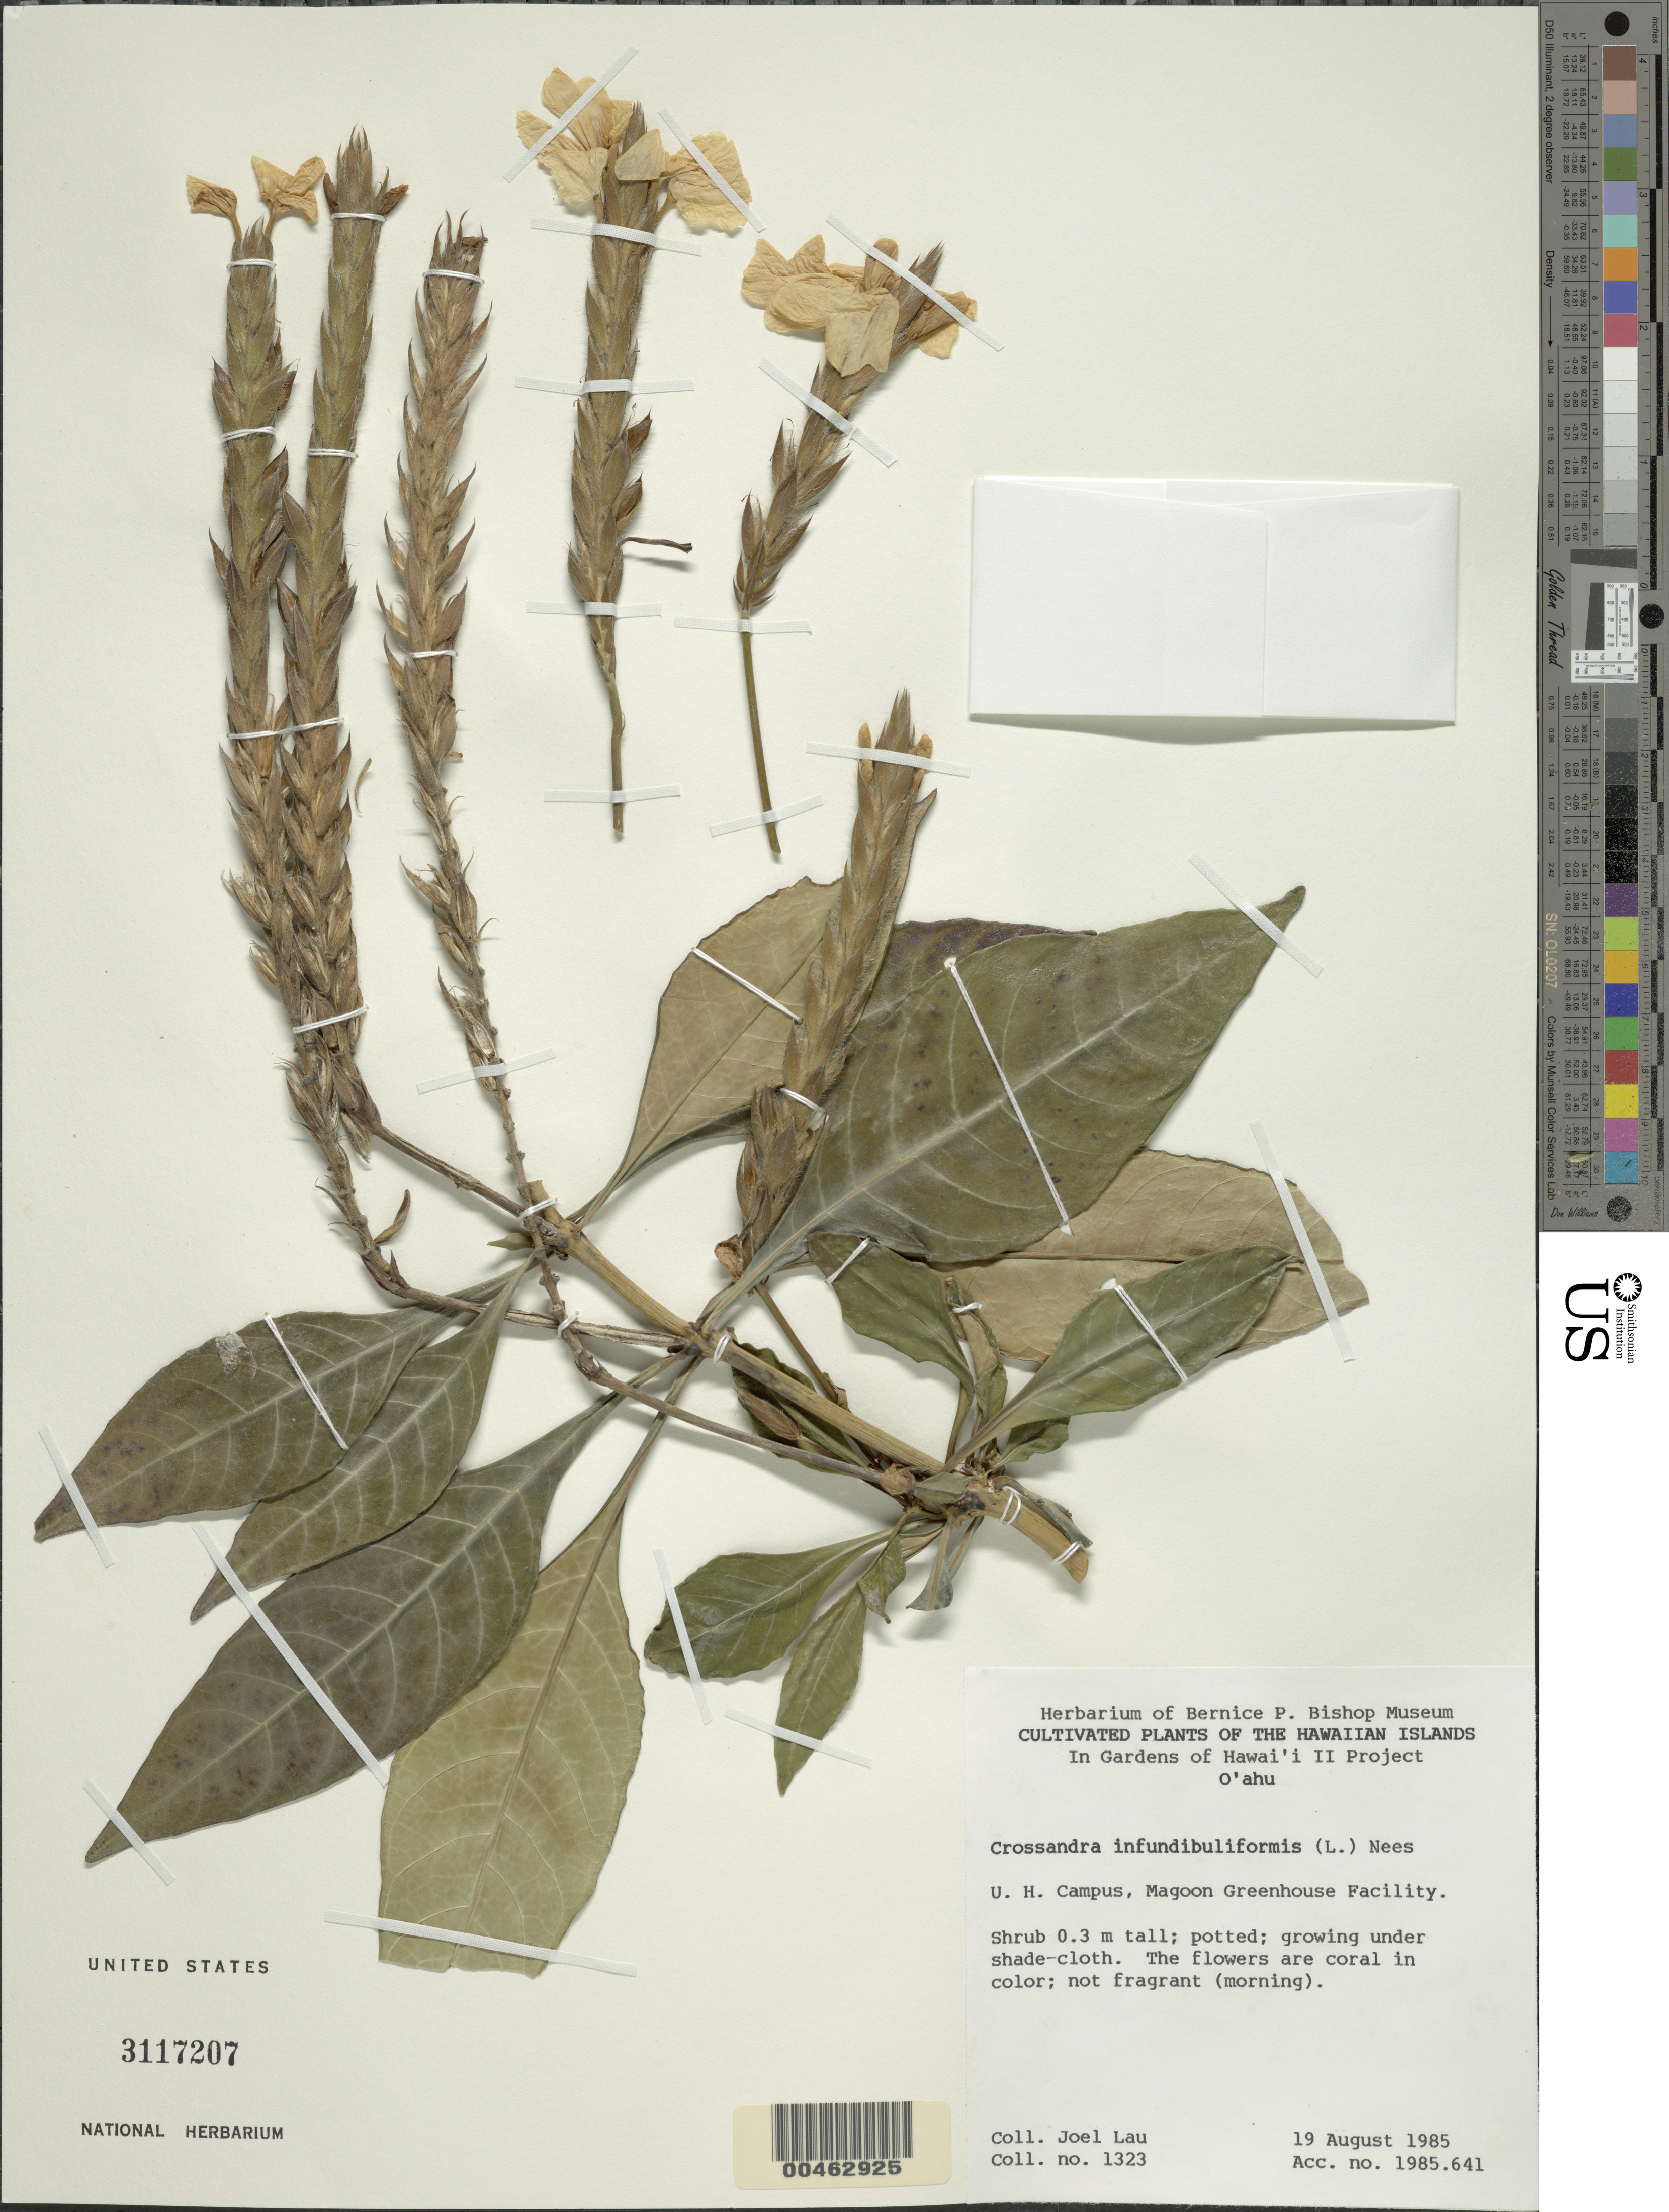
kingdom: Plantae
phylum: Tracheophyta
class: Magnoliopsida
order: Lamiales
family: Acanthaceae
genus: Crossandra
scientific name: Crossandra infundibuliformis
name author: (L.) Nees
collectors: J. Lau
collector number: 1323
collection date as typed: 19 Aug 1985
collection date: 1985-08-19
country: United States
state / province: Hawaii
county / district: Honolulu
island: Oahu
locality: U. H. Campus, Magoon Greenhouse Facility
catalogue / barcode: US 3117207